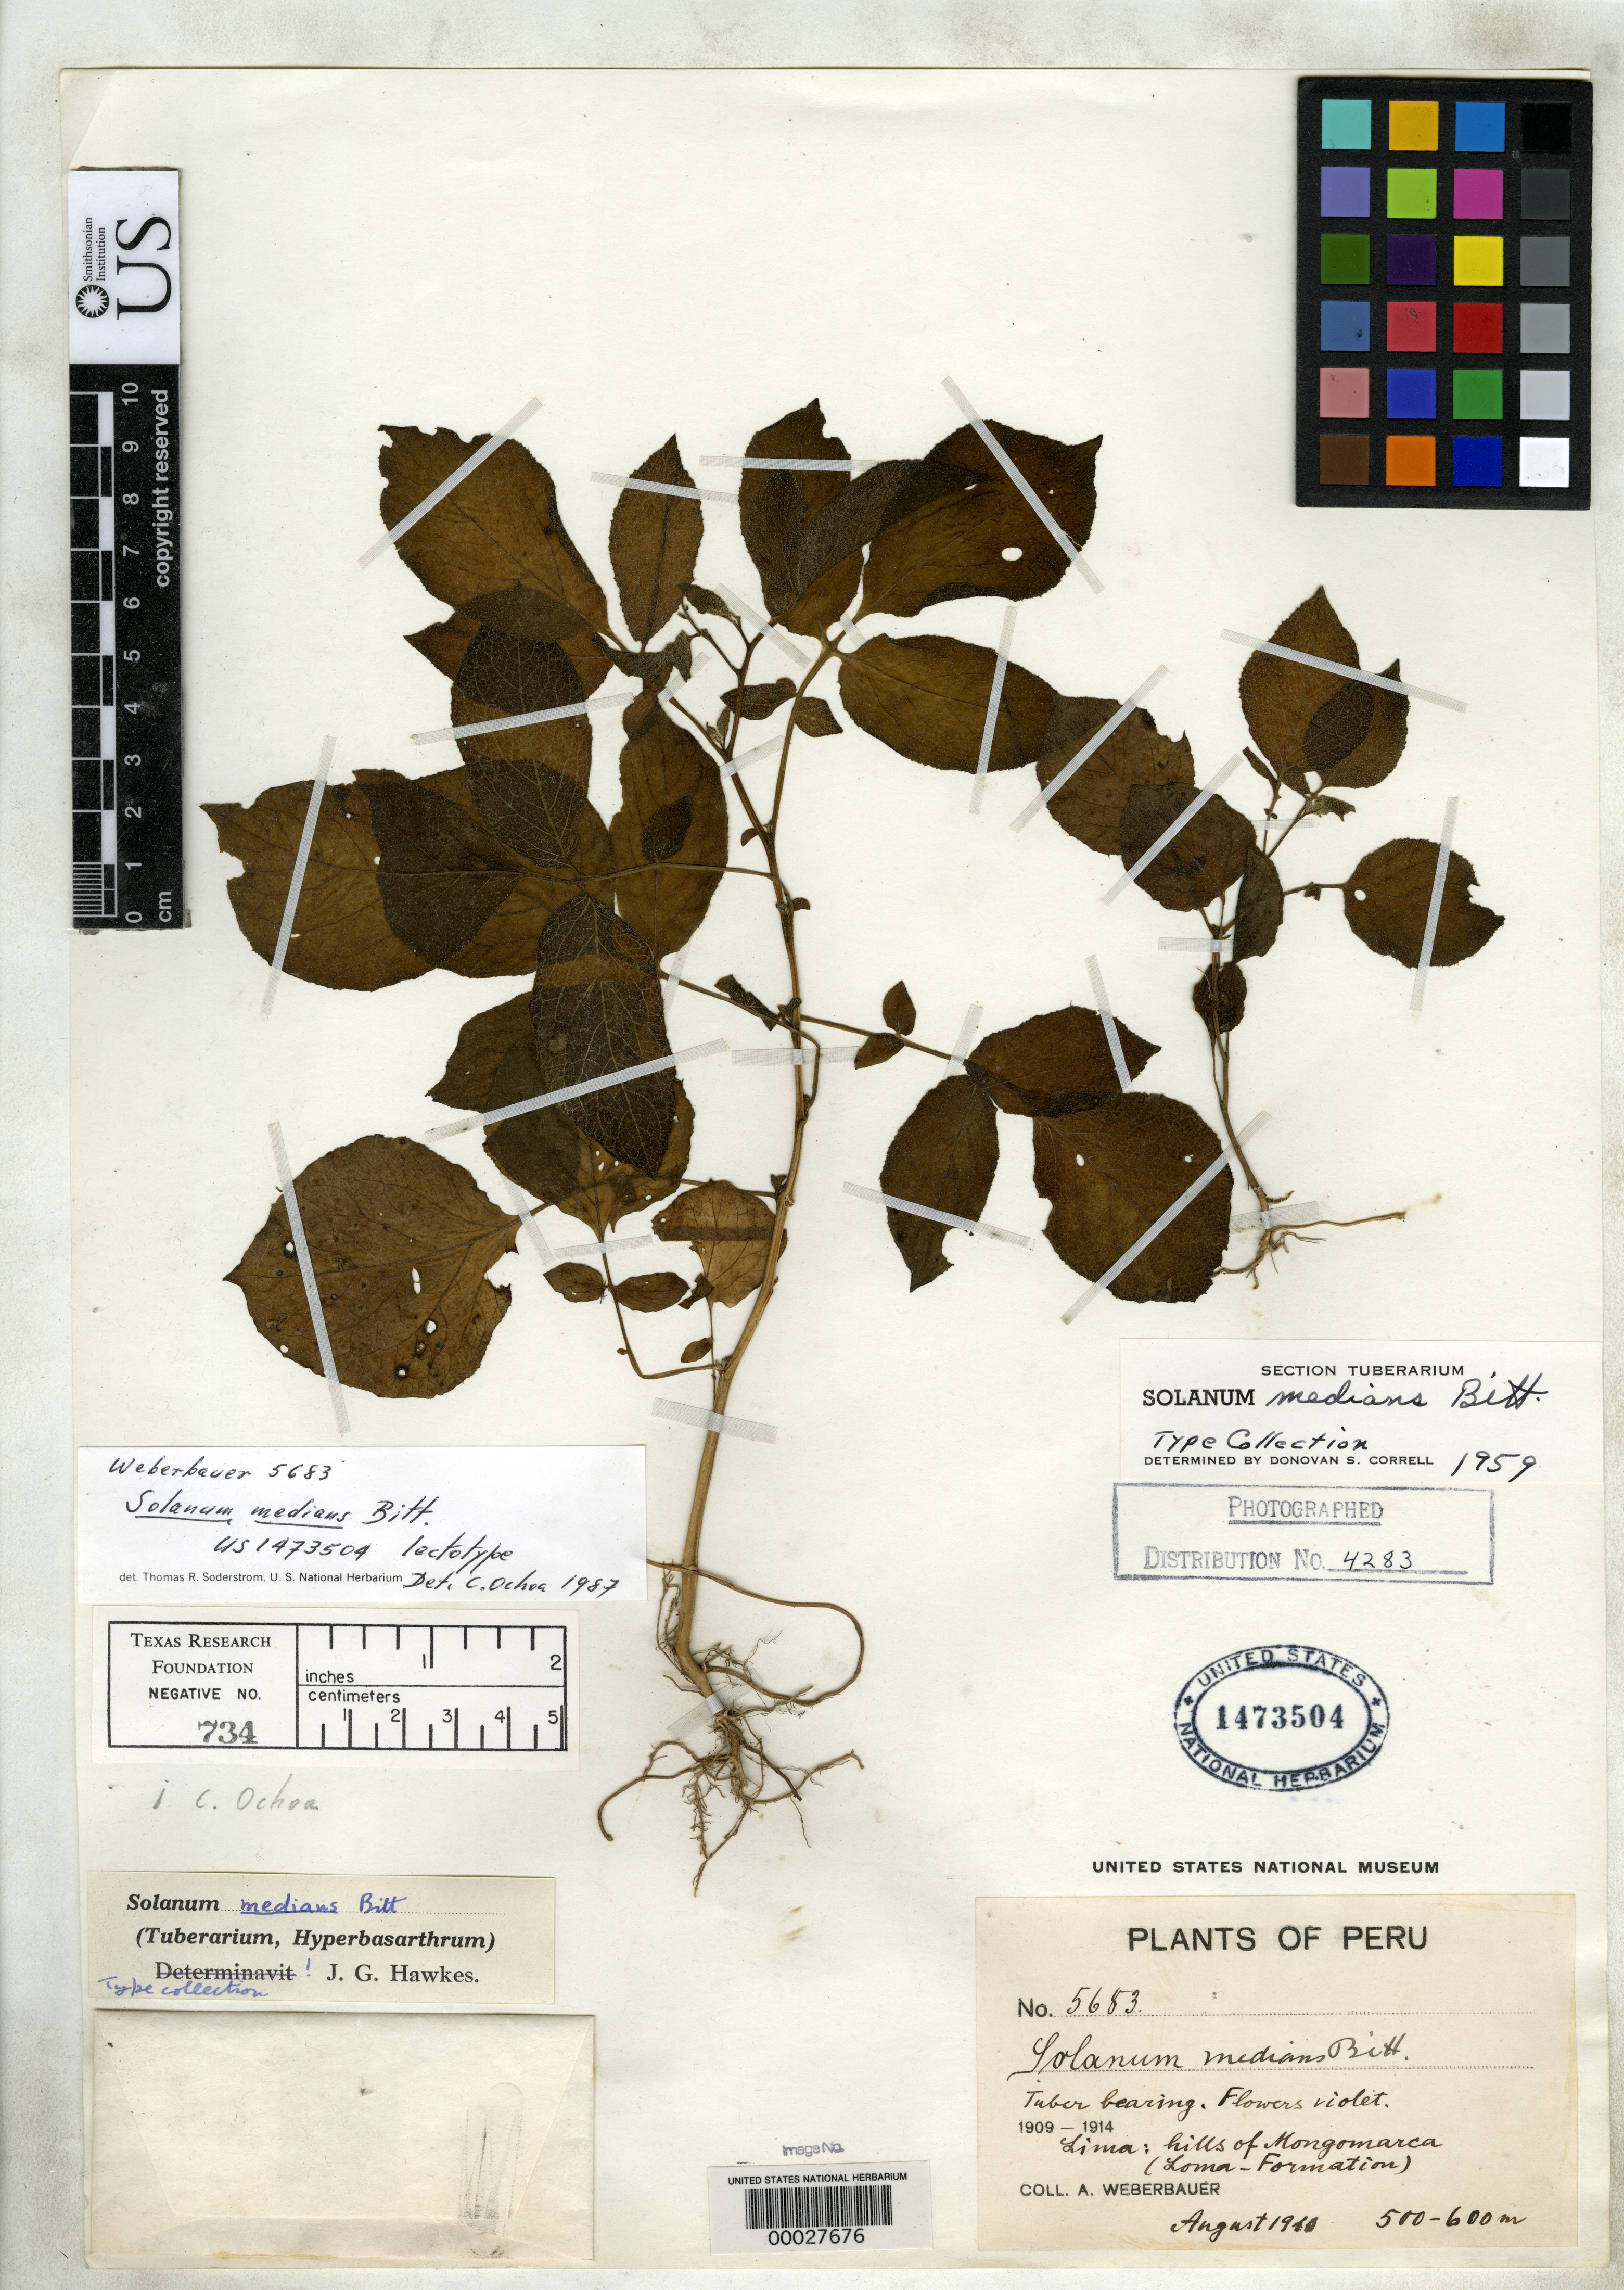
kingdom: Plantae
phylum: Tracheophyta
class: Magnoliopsida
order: Solanales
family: Solanaceae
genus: Solanum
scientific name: Solanum medians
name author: Bitter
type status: Isotype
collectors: E. Seler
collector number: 260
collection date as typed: Aug 1910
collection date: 1910-08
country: Peru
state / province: Lima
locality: Mongomarca.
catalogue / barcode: US 1473504